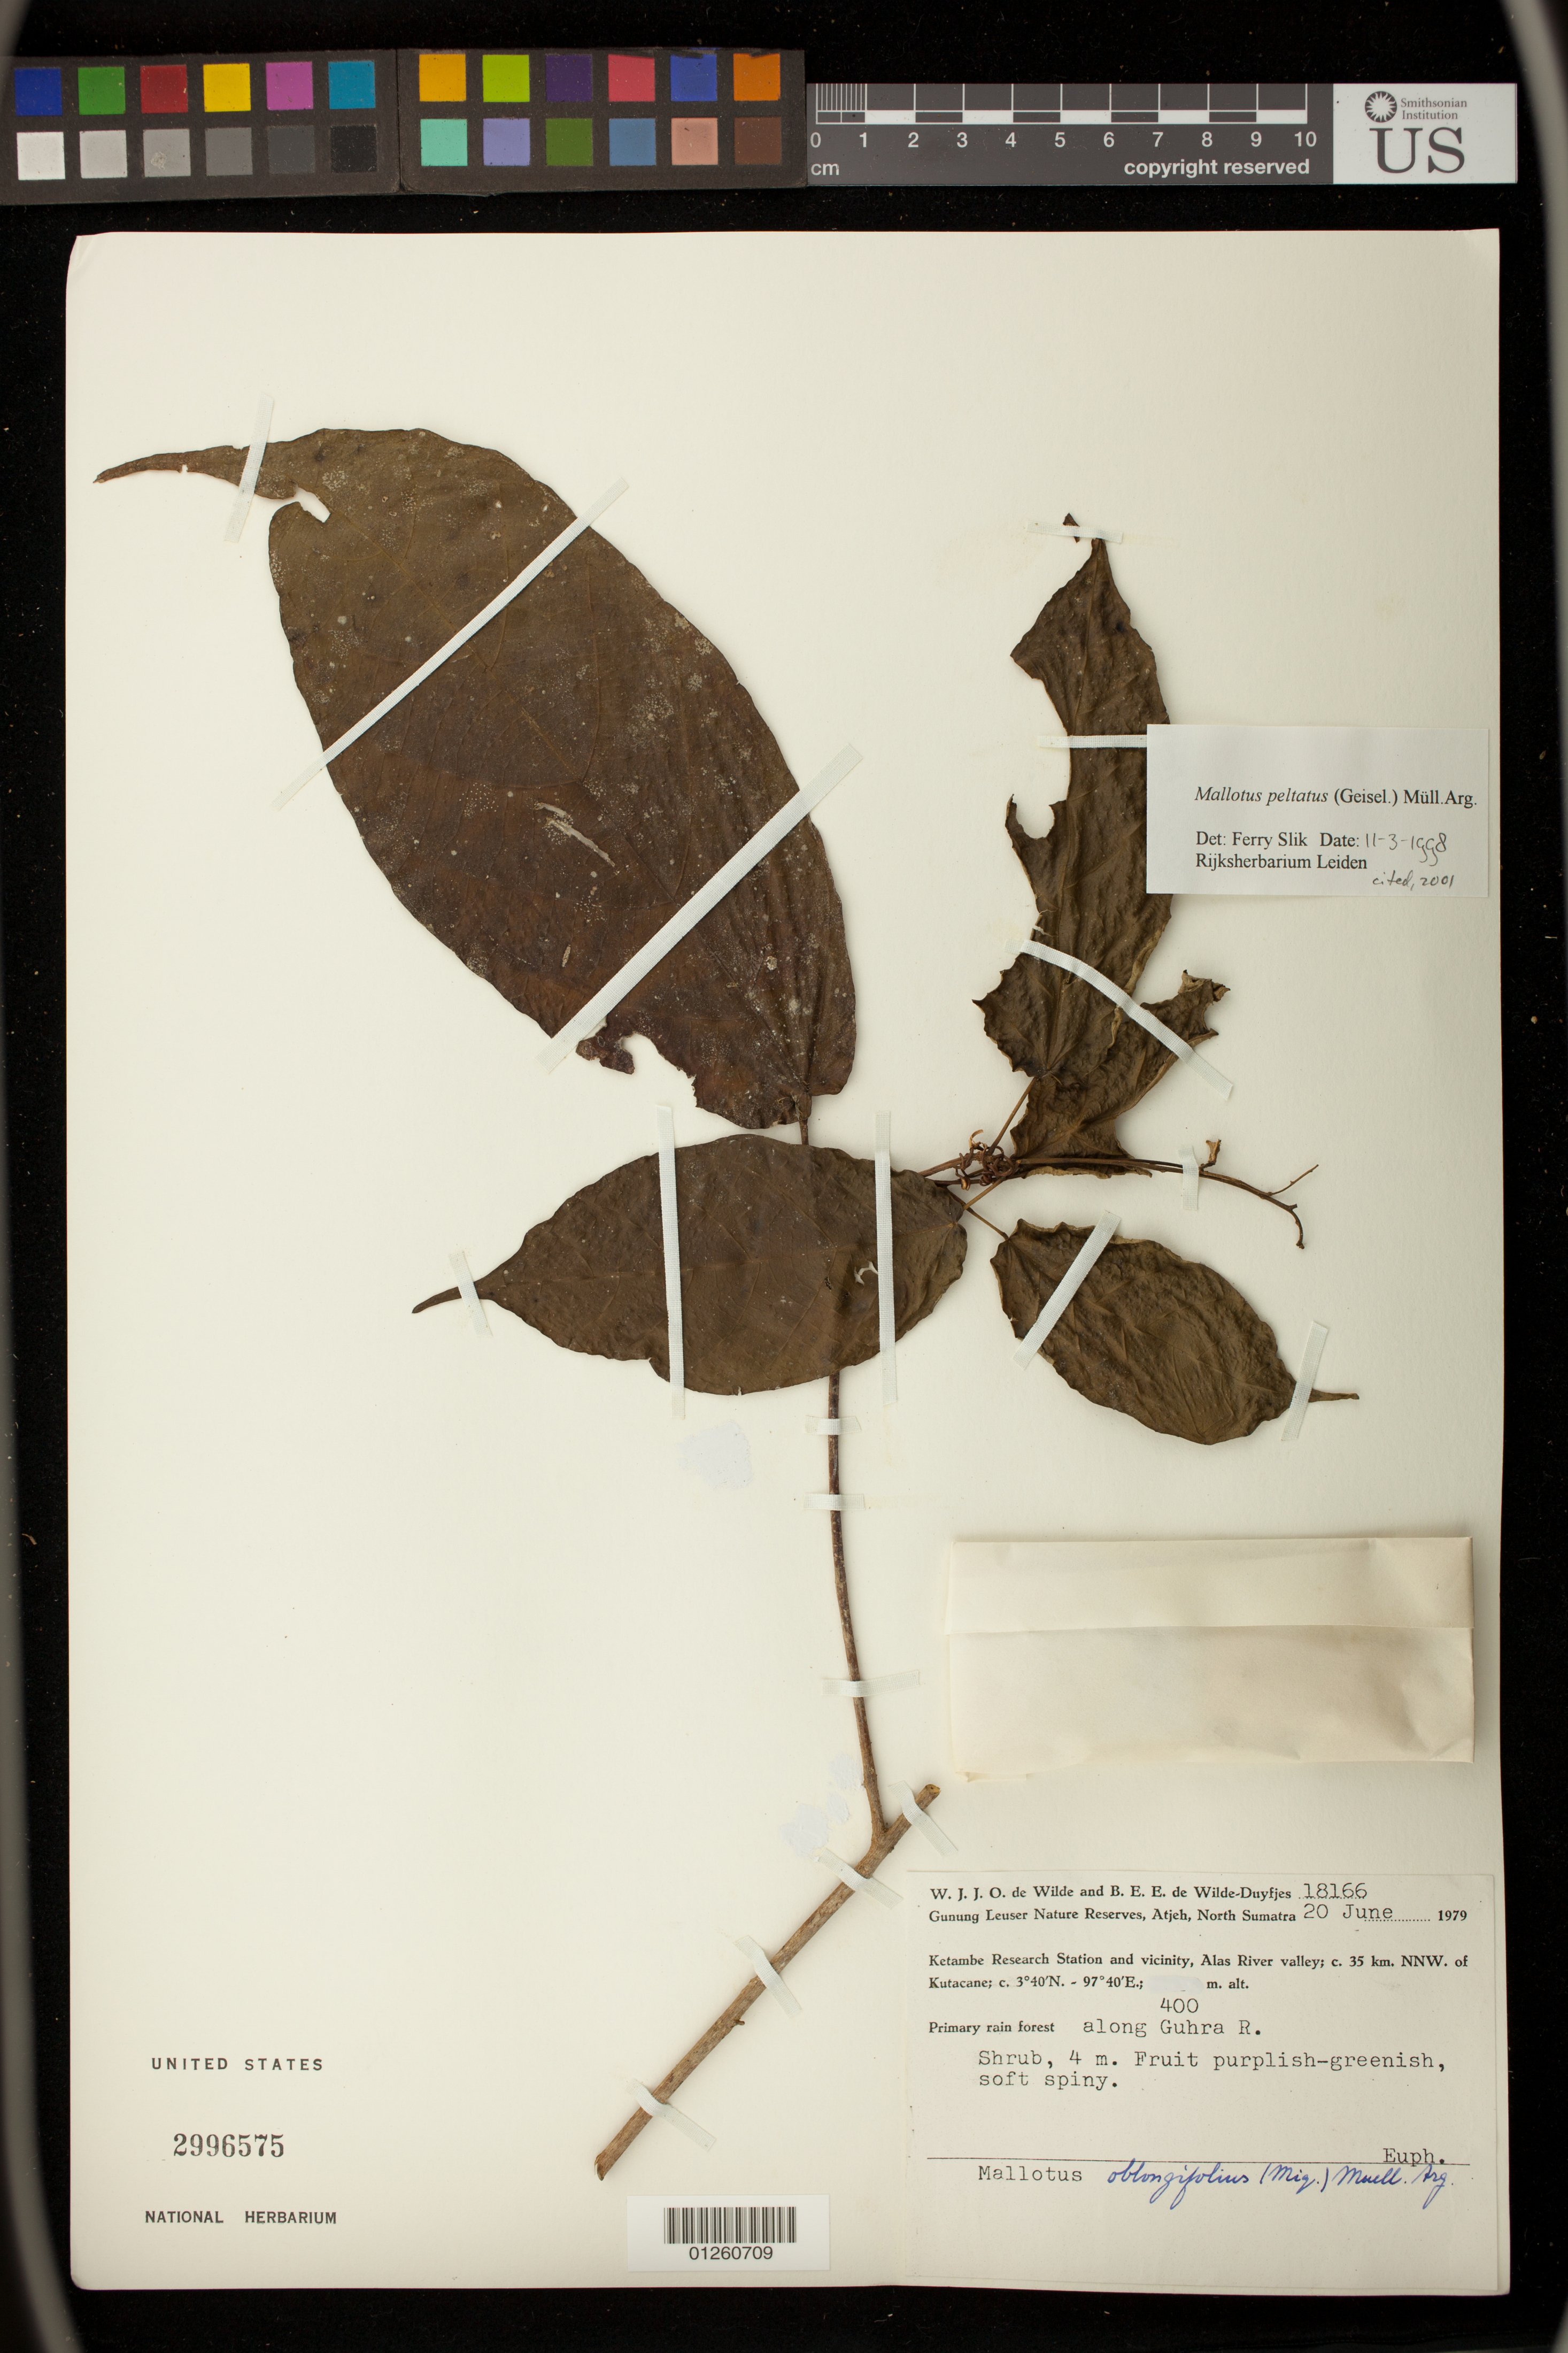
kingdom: Plantae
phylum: Tracheophyta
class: Magnoliopsida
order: Malpighiales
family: Euphorbiaceae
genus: Mallotus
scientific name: Mallotus peltatus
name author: (Geiseler) Müll. Arg.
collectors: W. J. de Wilde & B. E. de Wilde-Duyfjes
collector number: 18166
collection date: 1979-06-20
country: Indonesia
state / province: Sumatra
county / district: Sumatera Utara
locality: Gunung Leuser Nature Reserves, Atjeh,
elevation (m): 400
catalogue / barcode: US 2996575